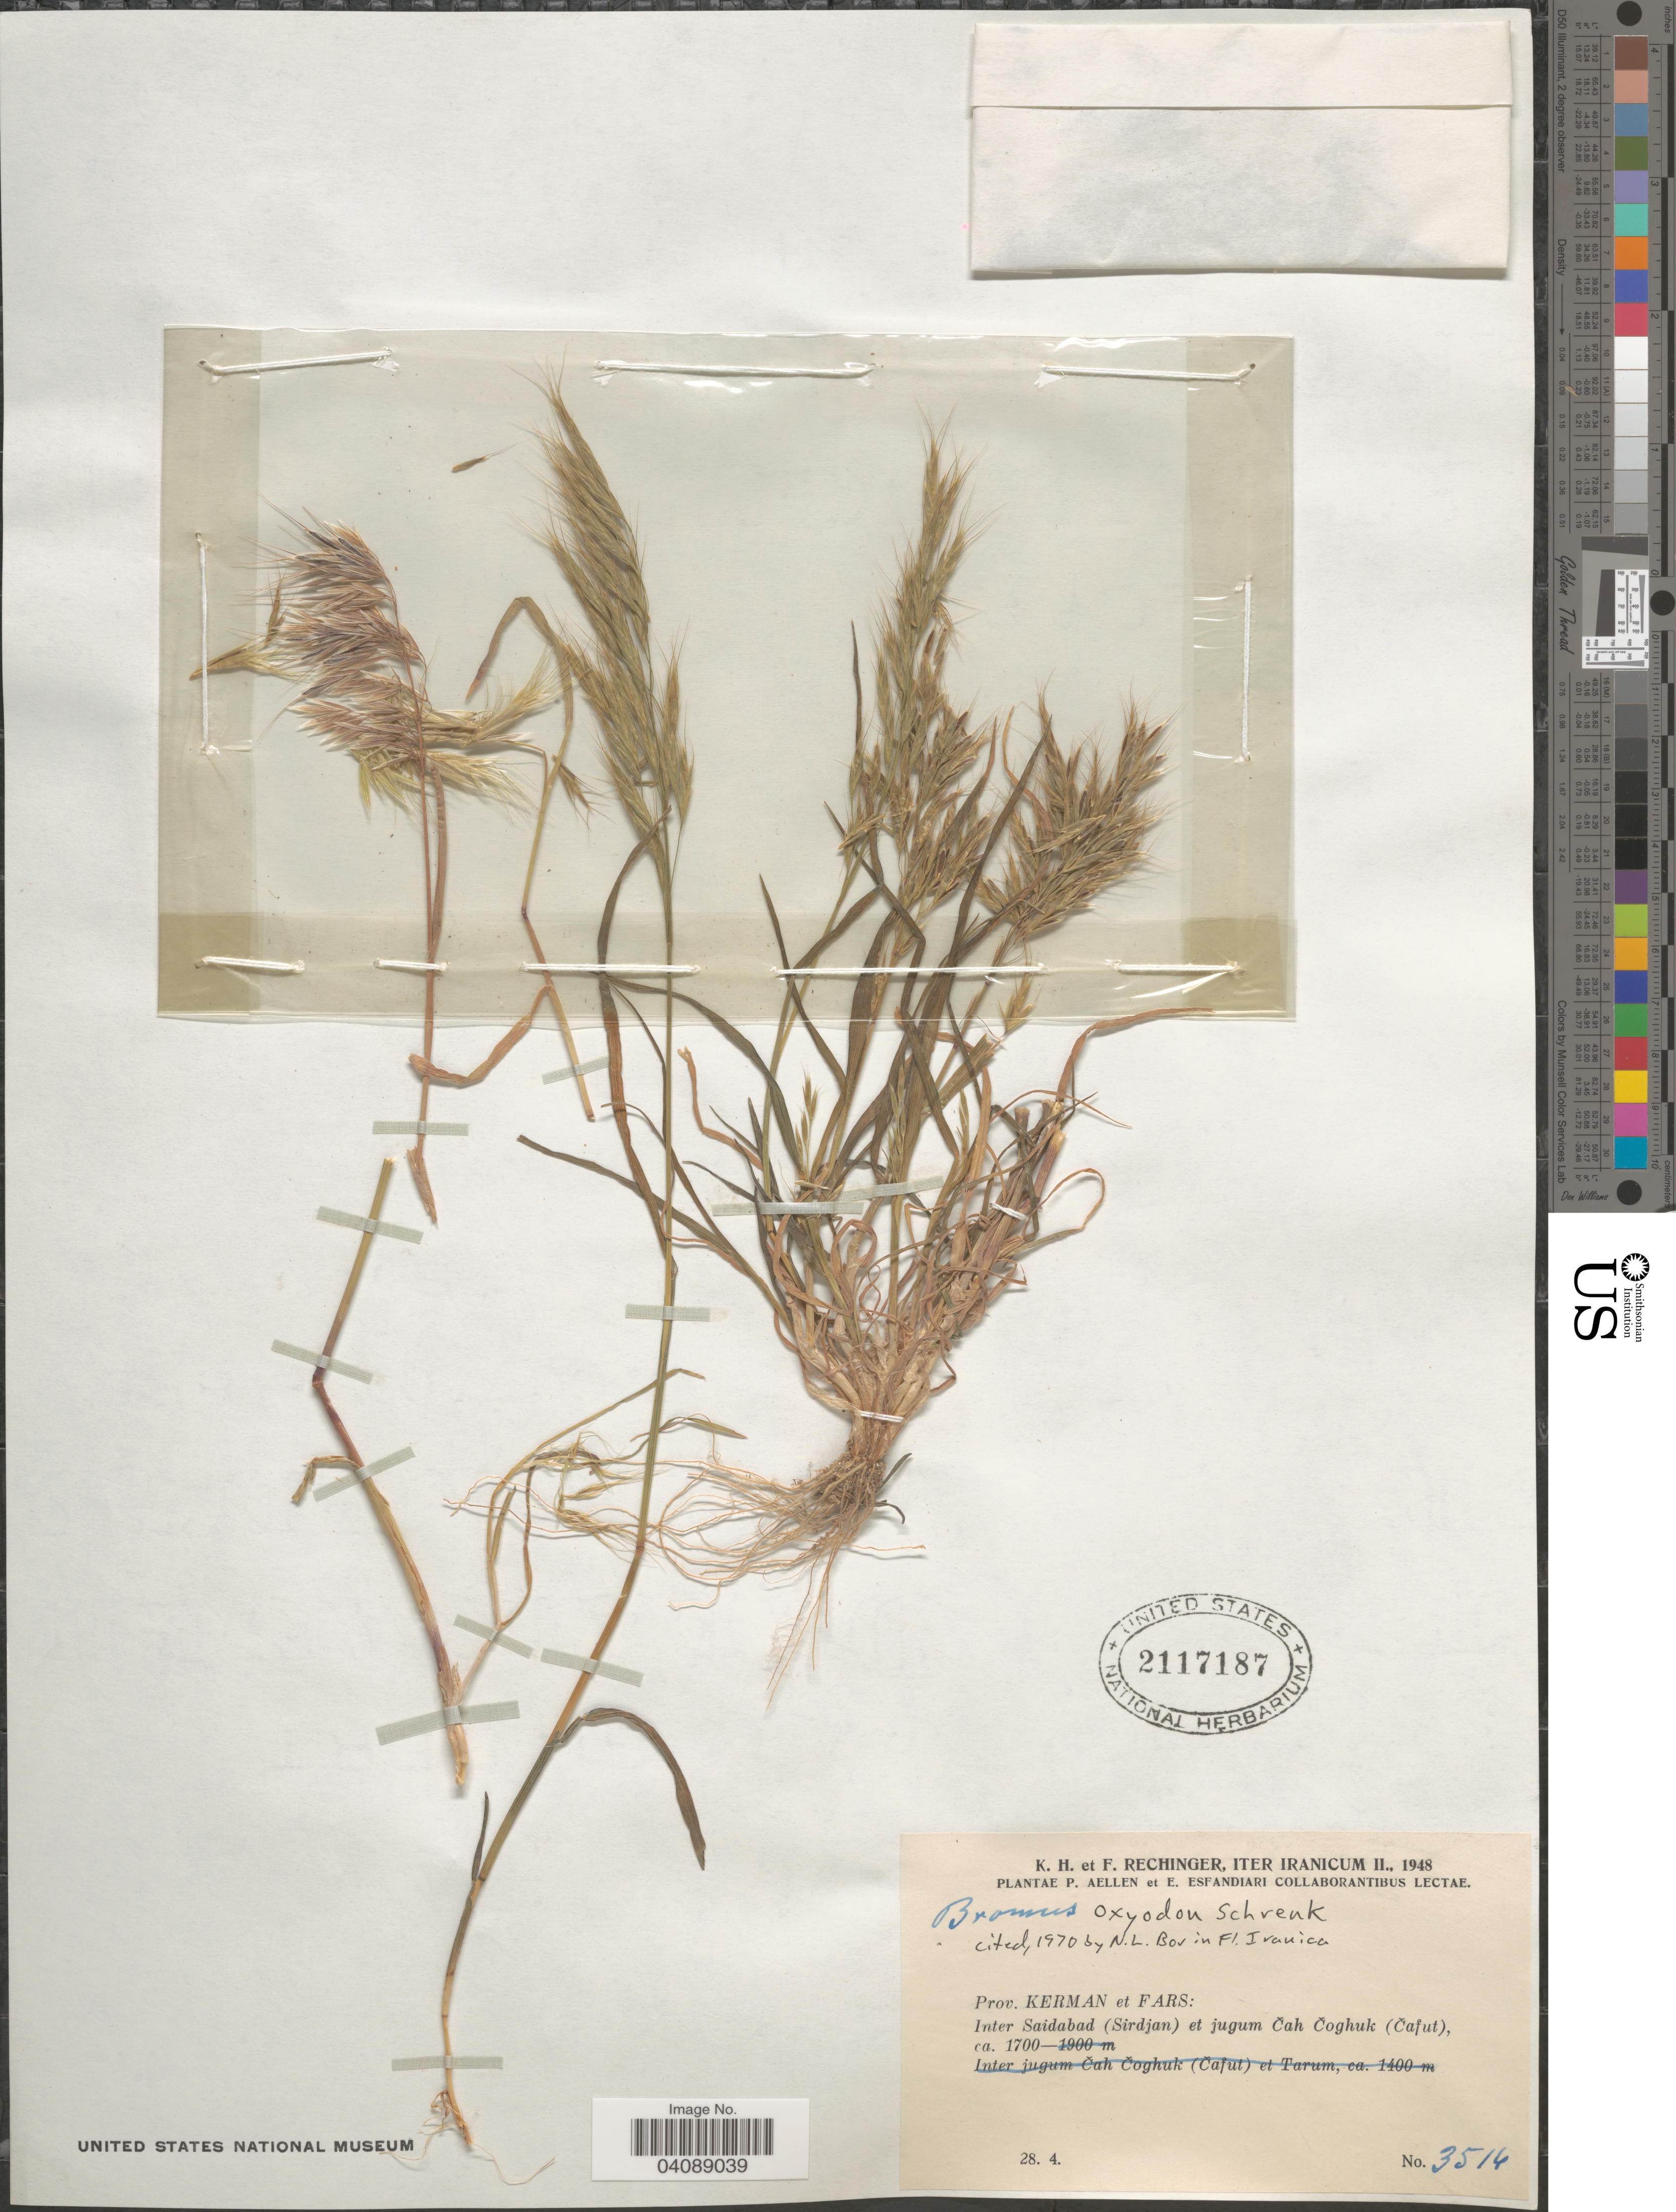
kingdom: Plantae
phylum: Tracheophyta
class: Liliopsida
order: Poales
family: Poaceae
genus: Bromus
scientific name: Bromus oxyodon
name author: Schrenk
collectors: K. H. Rechinger & F. Rechinger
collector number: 3514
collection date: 1948-04-28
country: Iran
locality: Iter Iranicum II., 1948. Prov. Kerman et Fars: Inter Saidabad (Sirdjan) et jugum Čah Čoghuk (Čafut).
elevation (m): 1700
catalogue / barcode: US 2117187